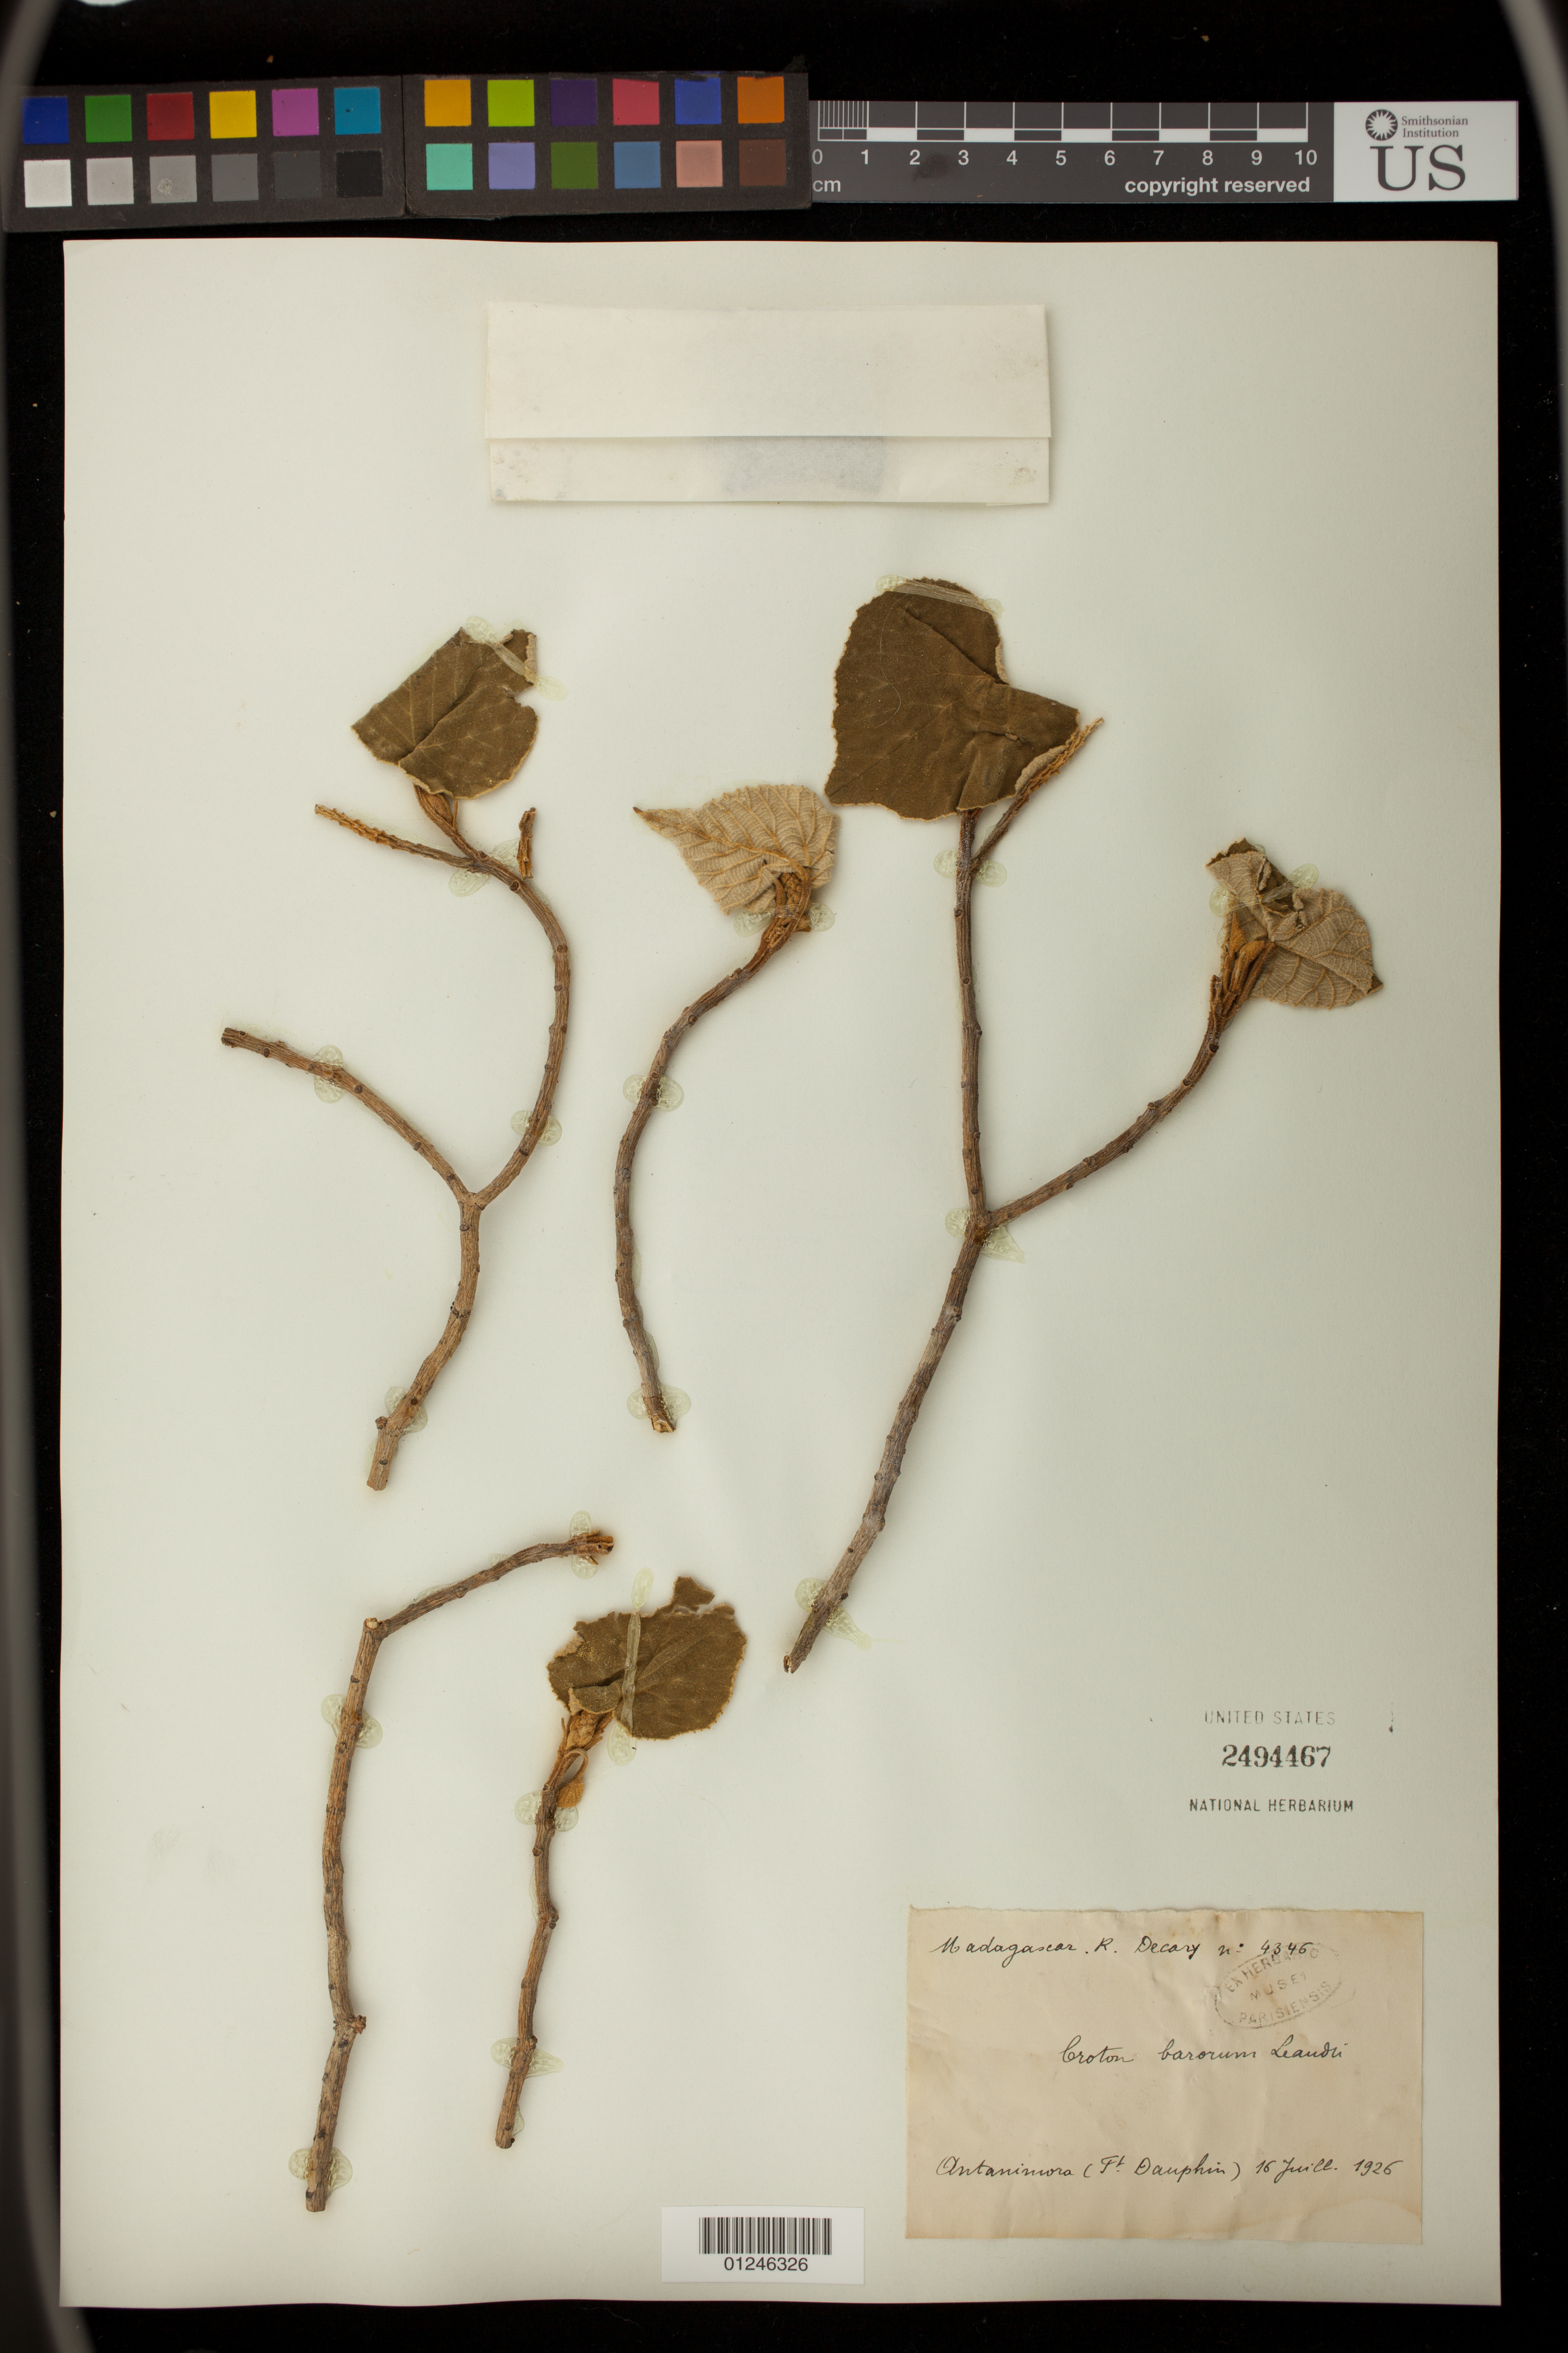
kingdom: Plantae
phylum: Tracheophyta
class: Magnoliopsida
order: Malpighiales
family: Euphorbiaceae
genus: Croton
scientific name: Croton barorum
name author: Leandri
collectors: R. Decary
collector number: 4346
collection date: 1926-07-16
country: Madagascar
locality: Antanimora (Ft. Dauphin)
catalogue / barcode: US 2494467